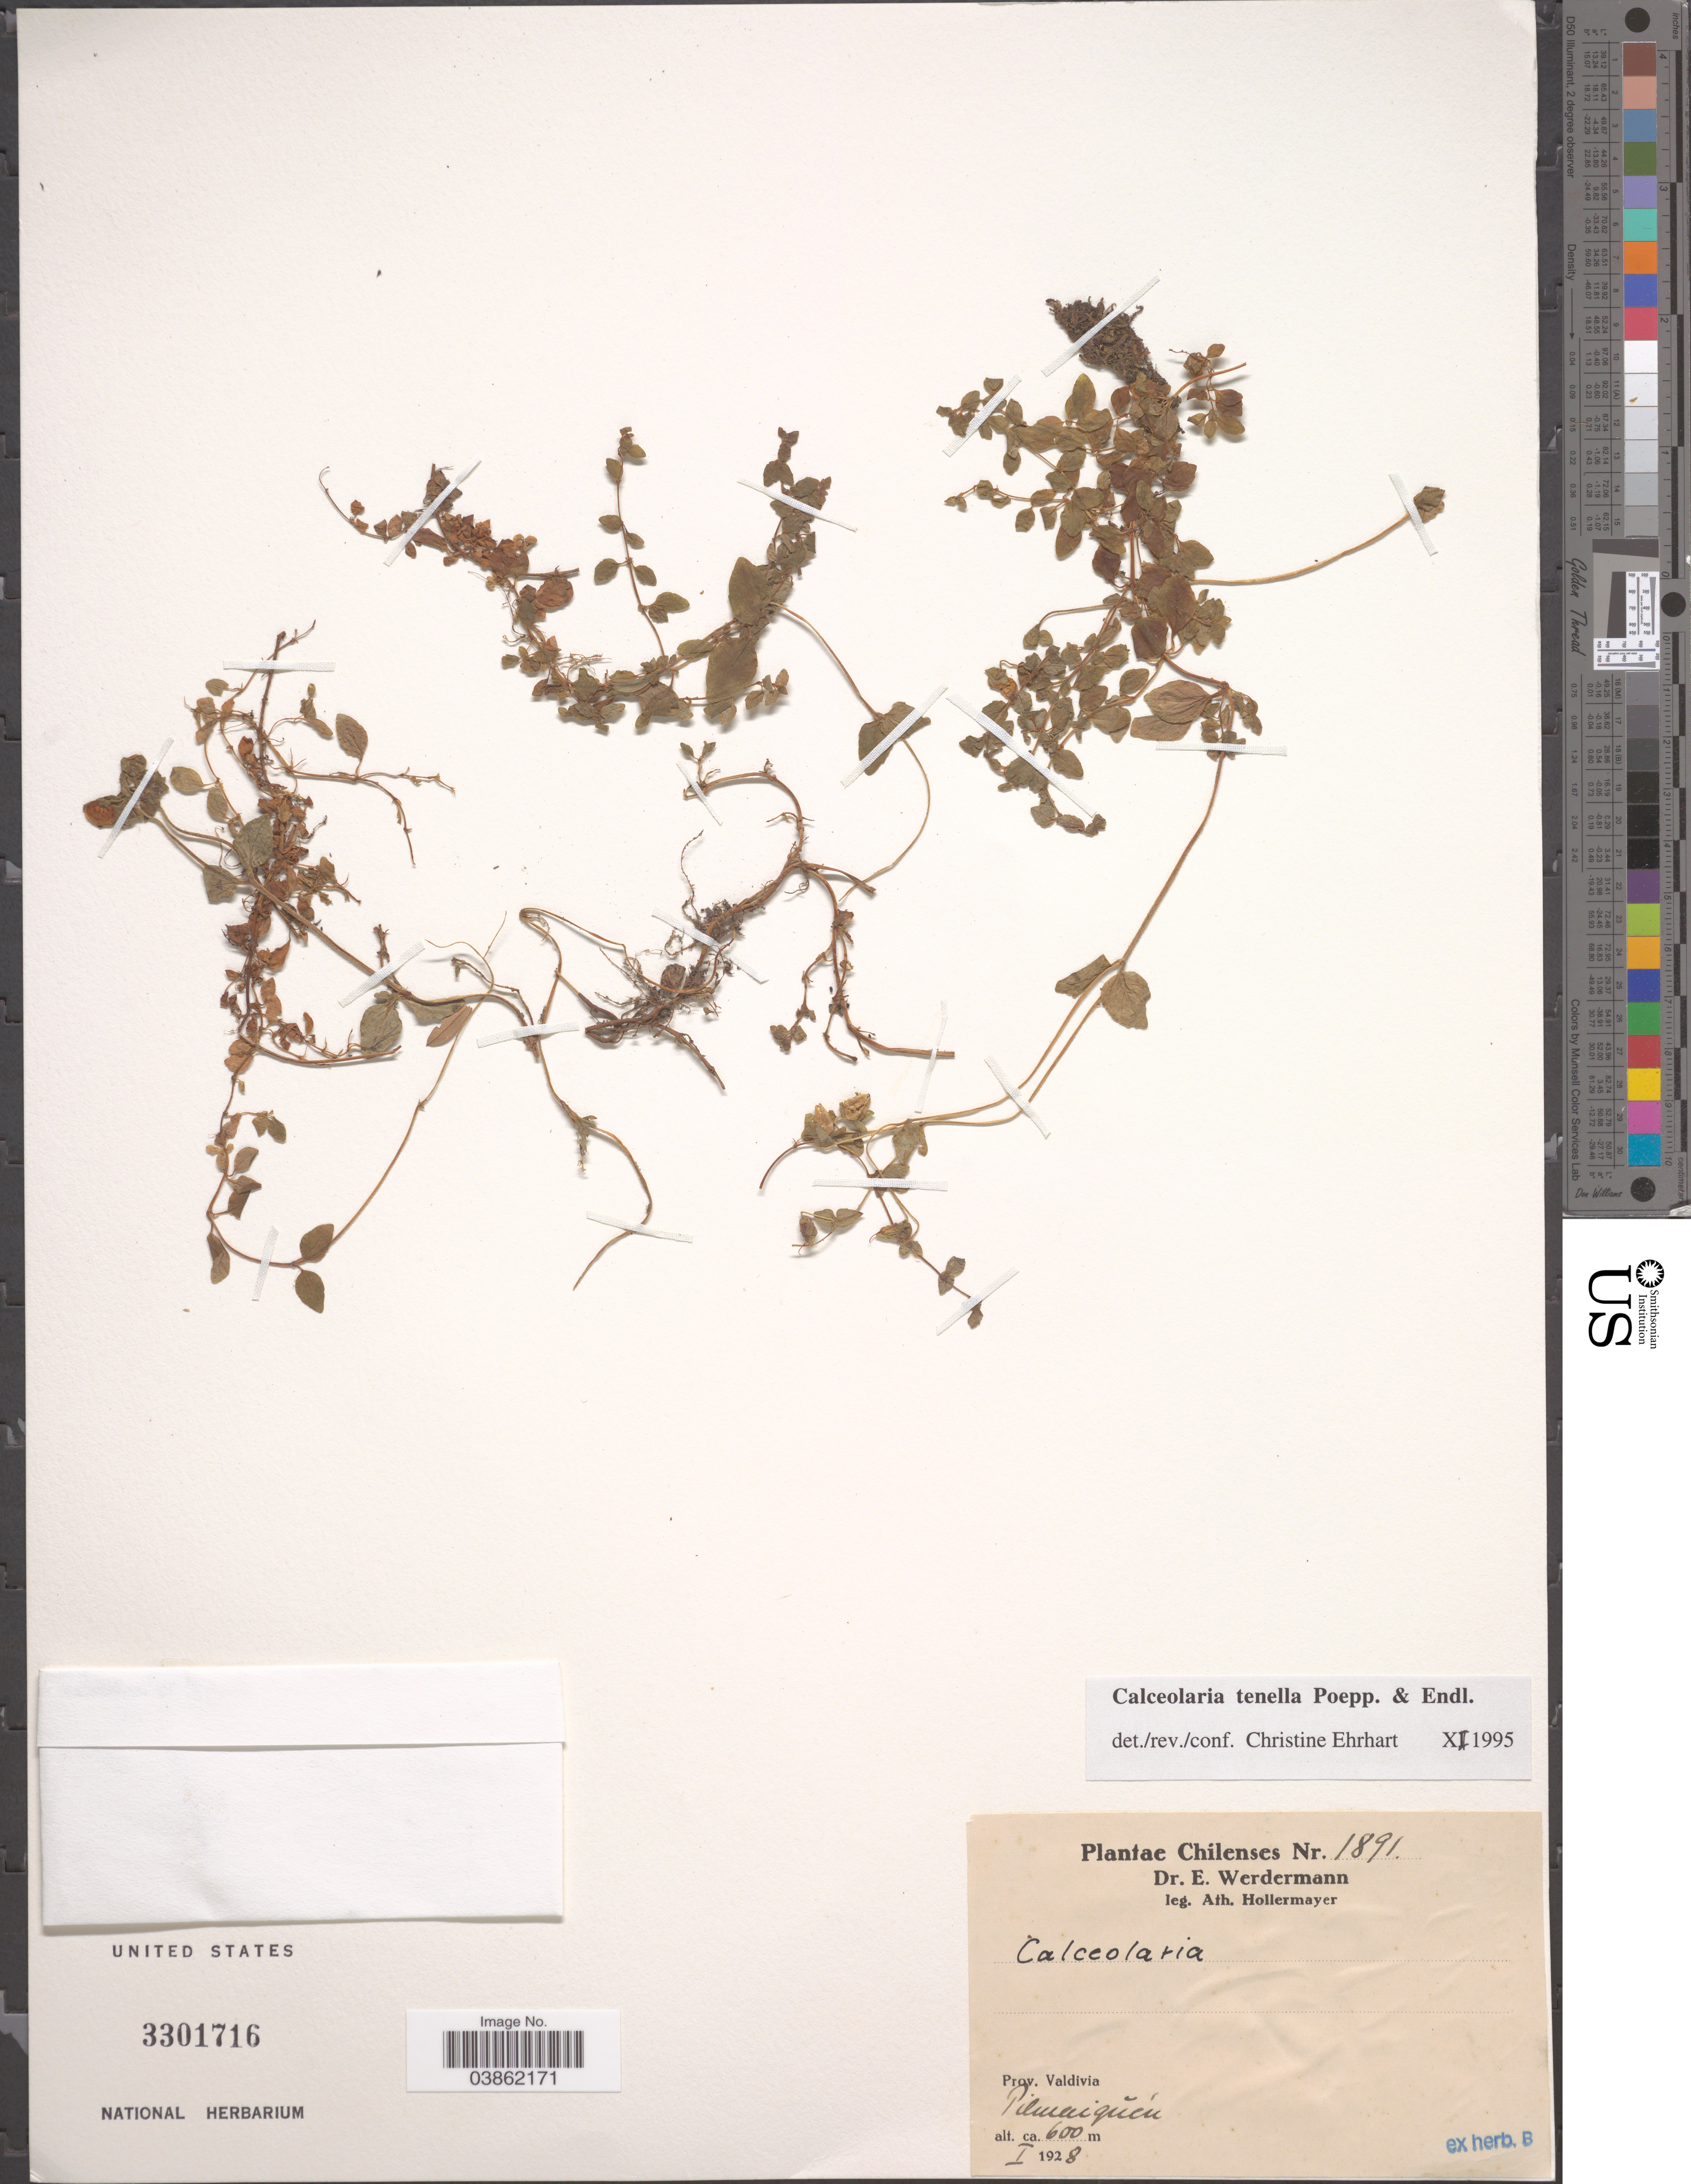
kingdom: Plantae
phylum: Tracheophyta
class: Magnoliopsida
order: Lamiales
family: Calceolariaceae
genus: Calceolaria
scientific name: Calceolaria tenella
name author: Poepp.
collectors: A. Hollermayer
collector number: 1891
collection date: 1928-01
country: Chile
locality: Prov. Valdivia. Pilmaiqŭén.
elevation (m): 600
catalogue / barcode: US 3301716